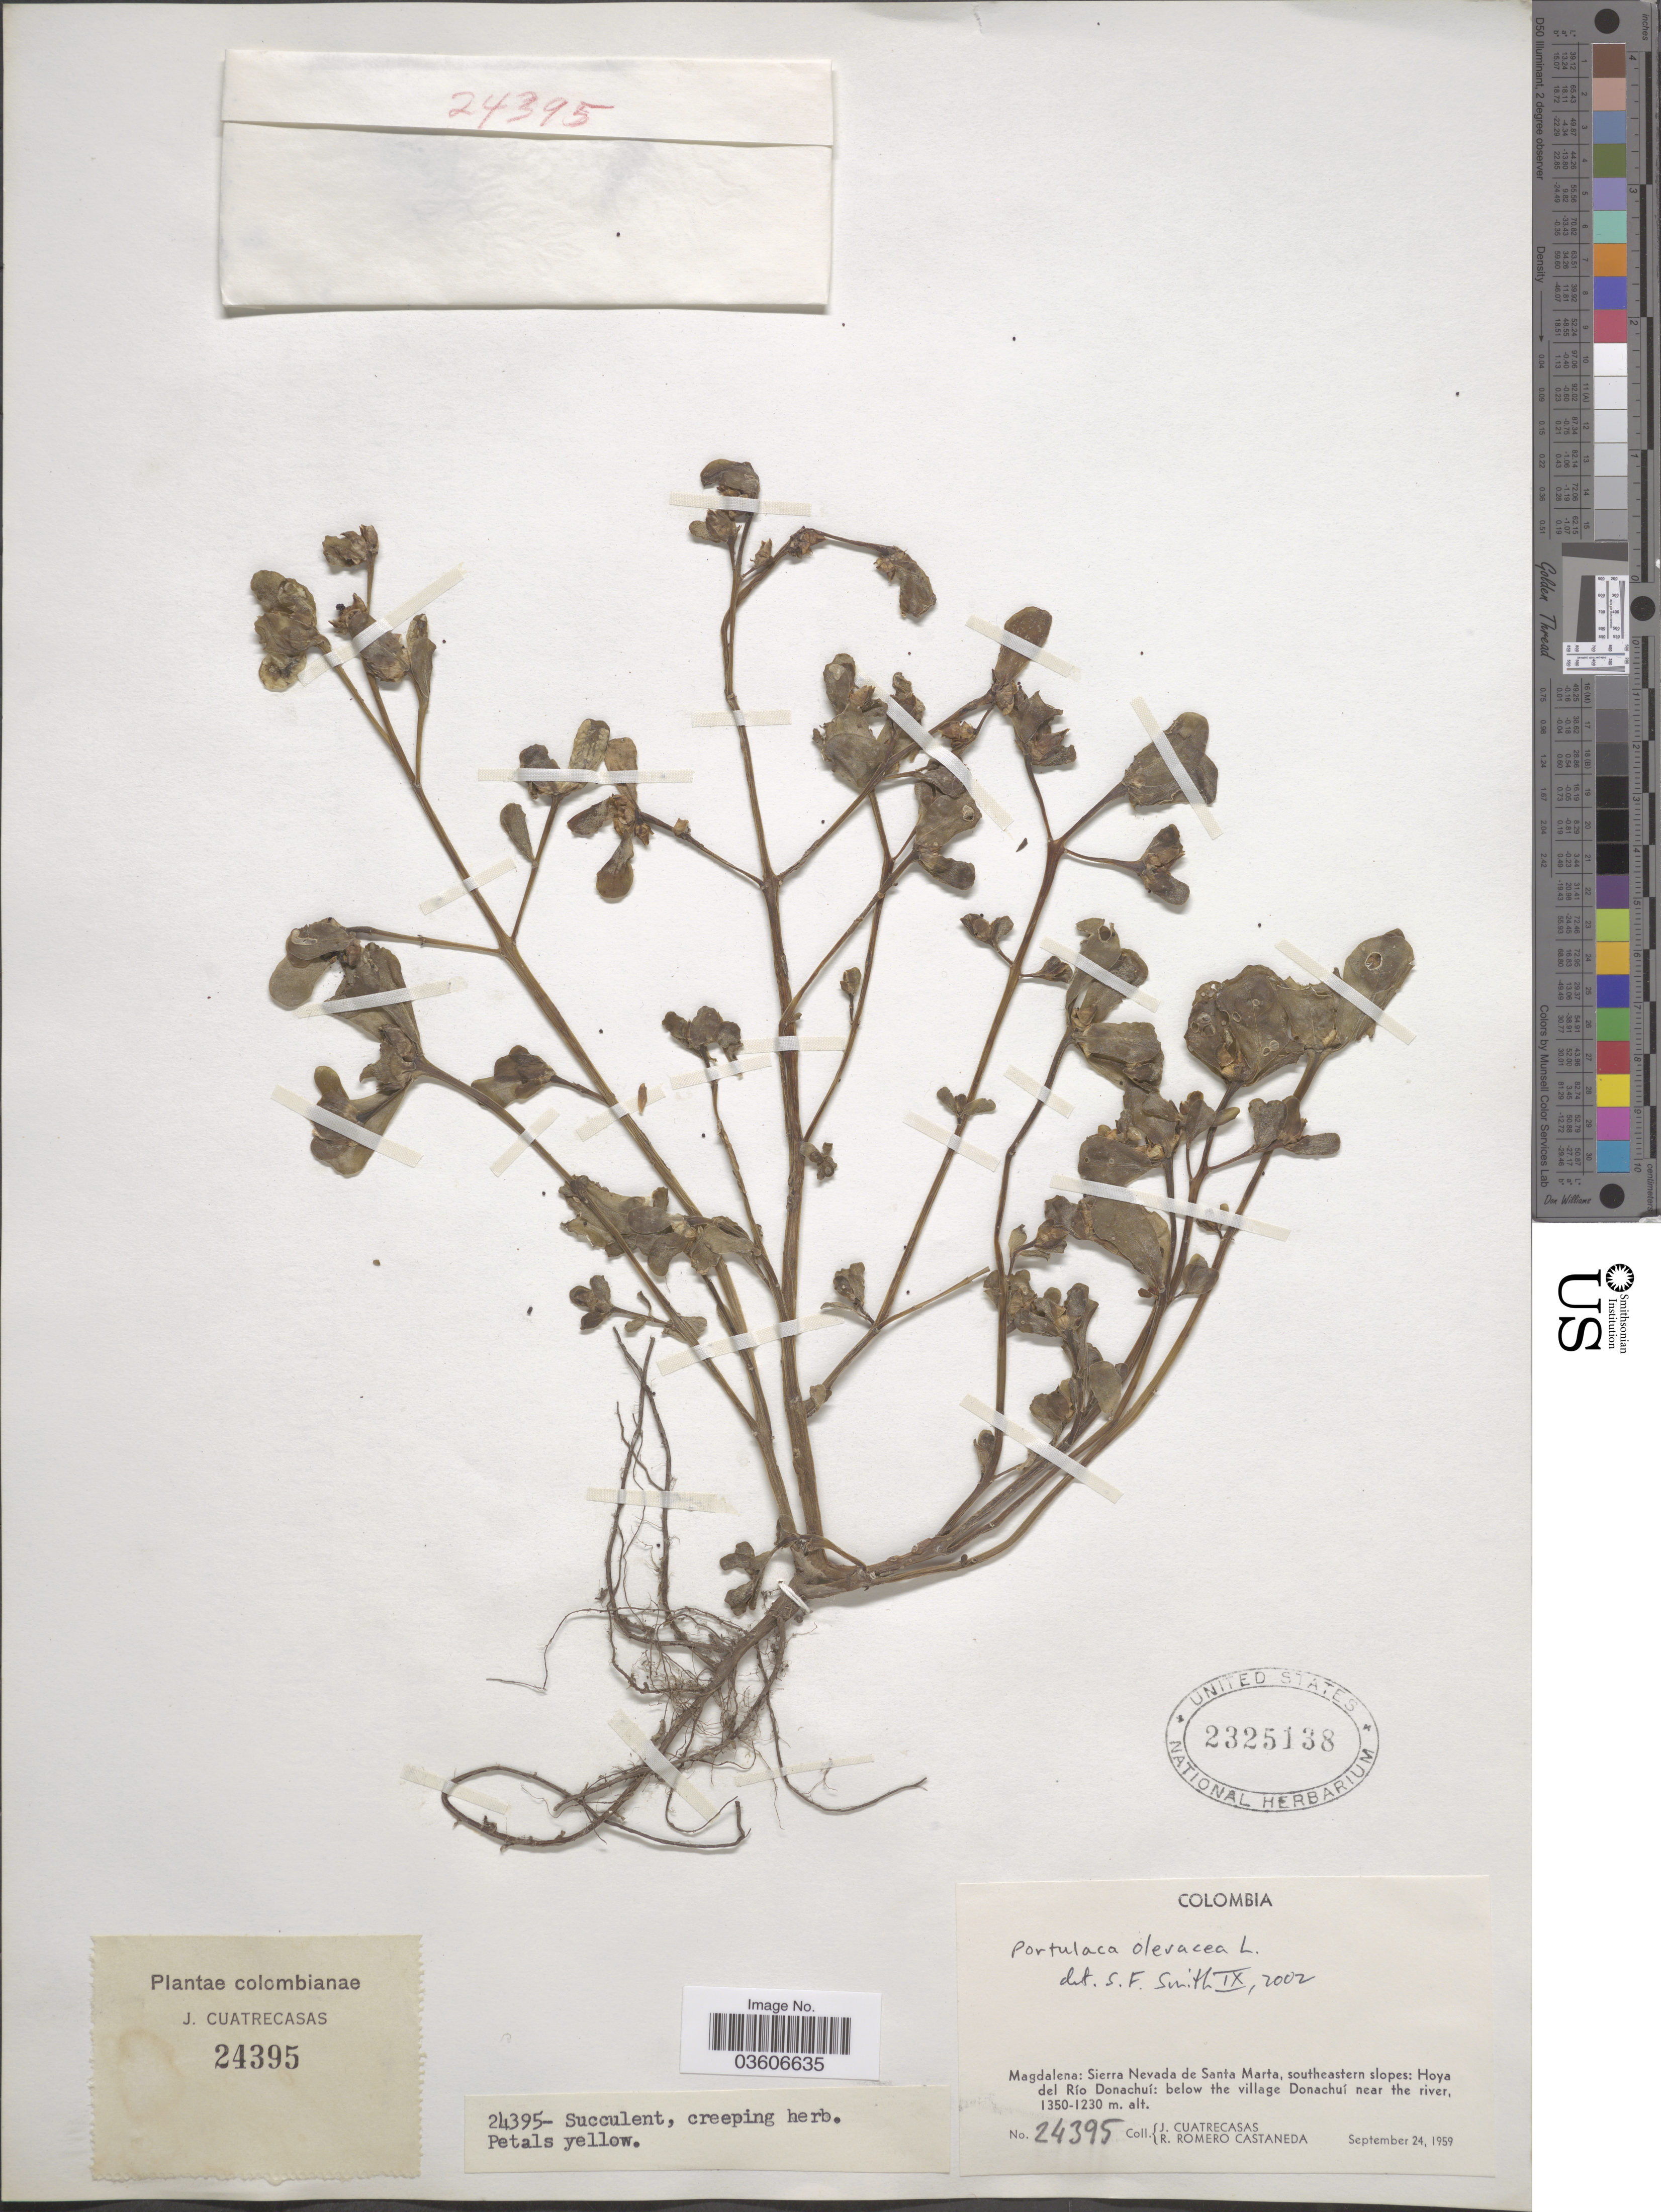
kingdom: Plantae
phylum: Tracheophyta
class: Magnoliopsida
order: Caryophyllales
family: Portulacaceae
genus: Portulaca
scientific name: Portulaca oleracea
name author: L.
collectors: J. Cuatrecasas & R. Romero Castañeda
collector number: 24395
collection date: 1959-09-24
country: Colombia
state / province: Magdalena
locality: Sierra Nevada de Santa Marta, southeastern slopes: Hoya del río Donachuí: below the village Donachuí near the river.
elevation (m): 1230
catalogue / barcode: US 2325138